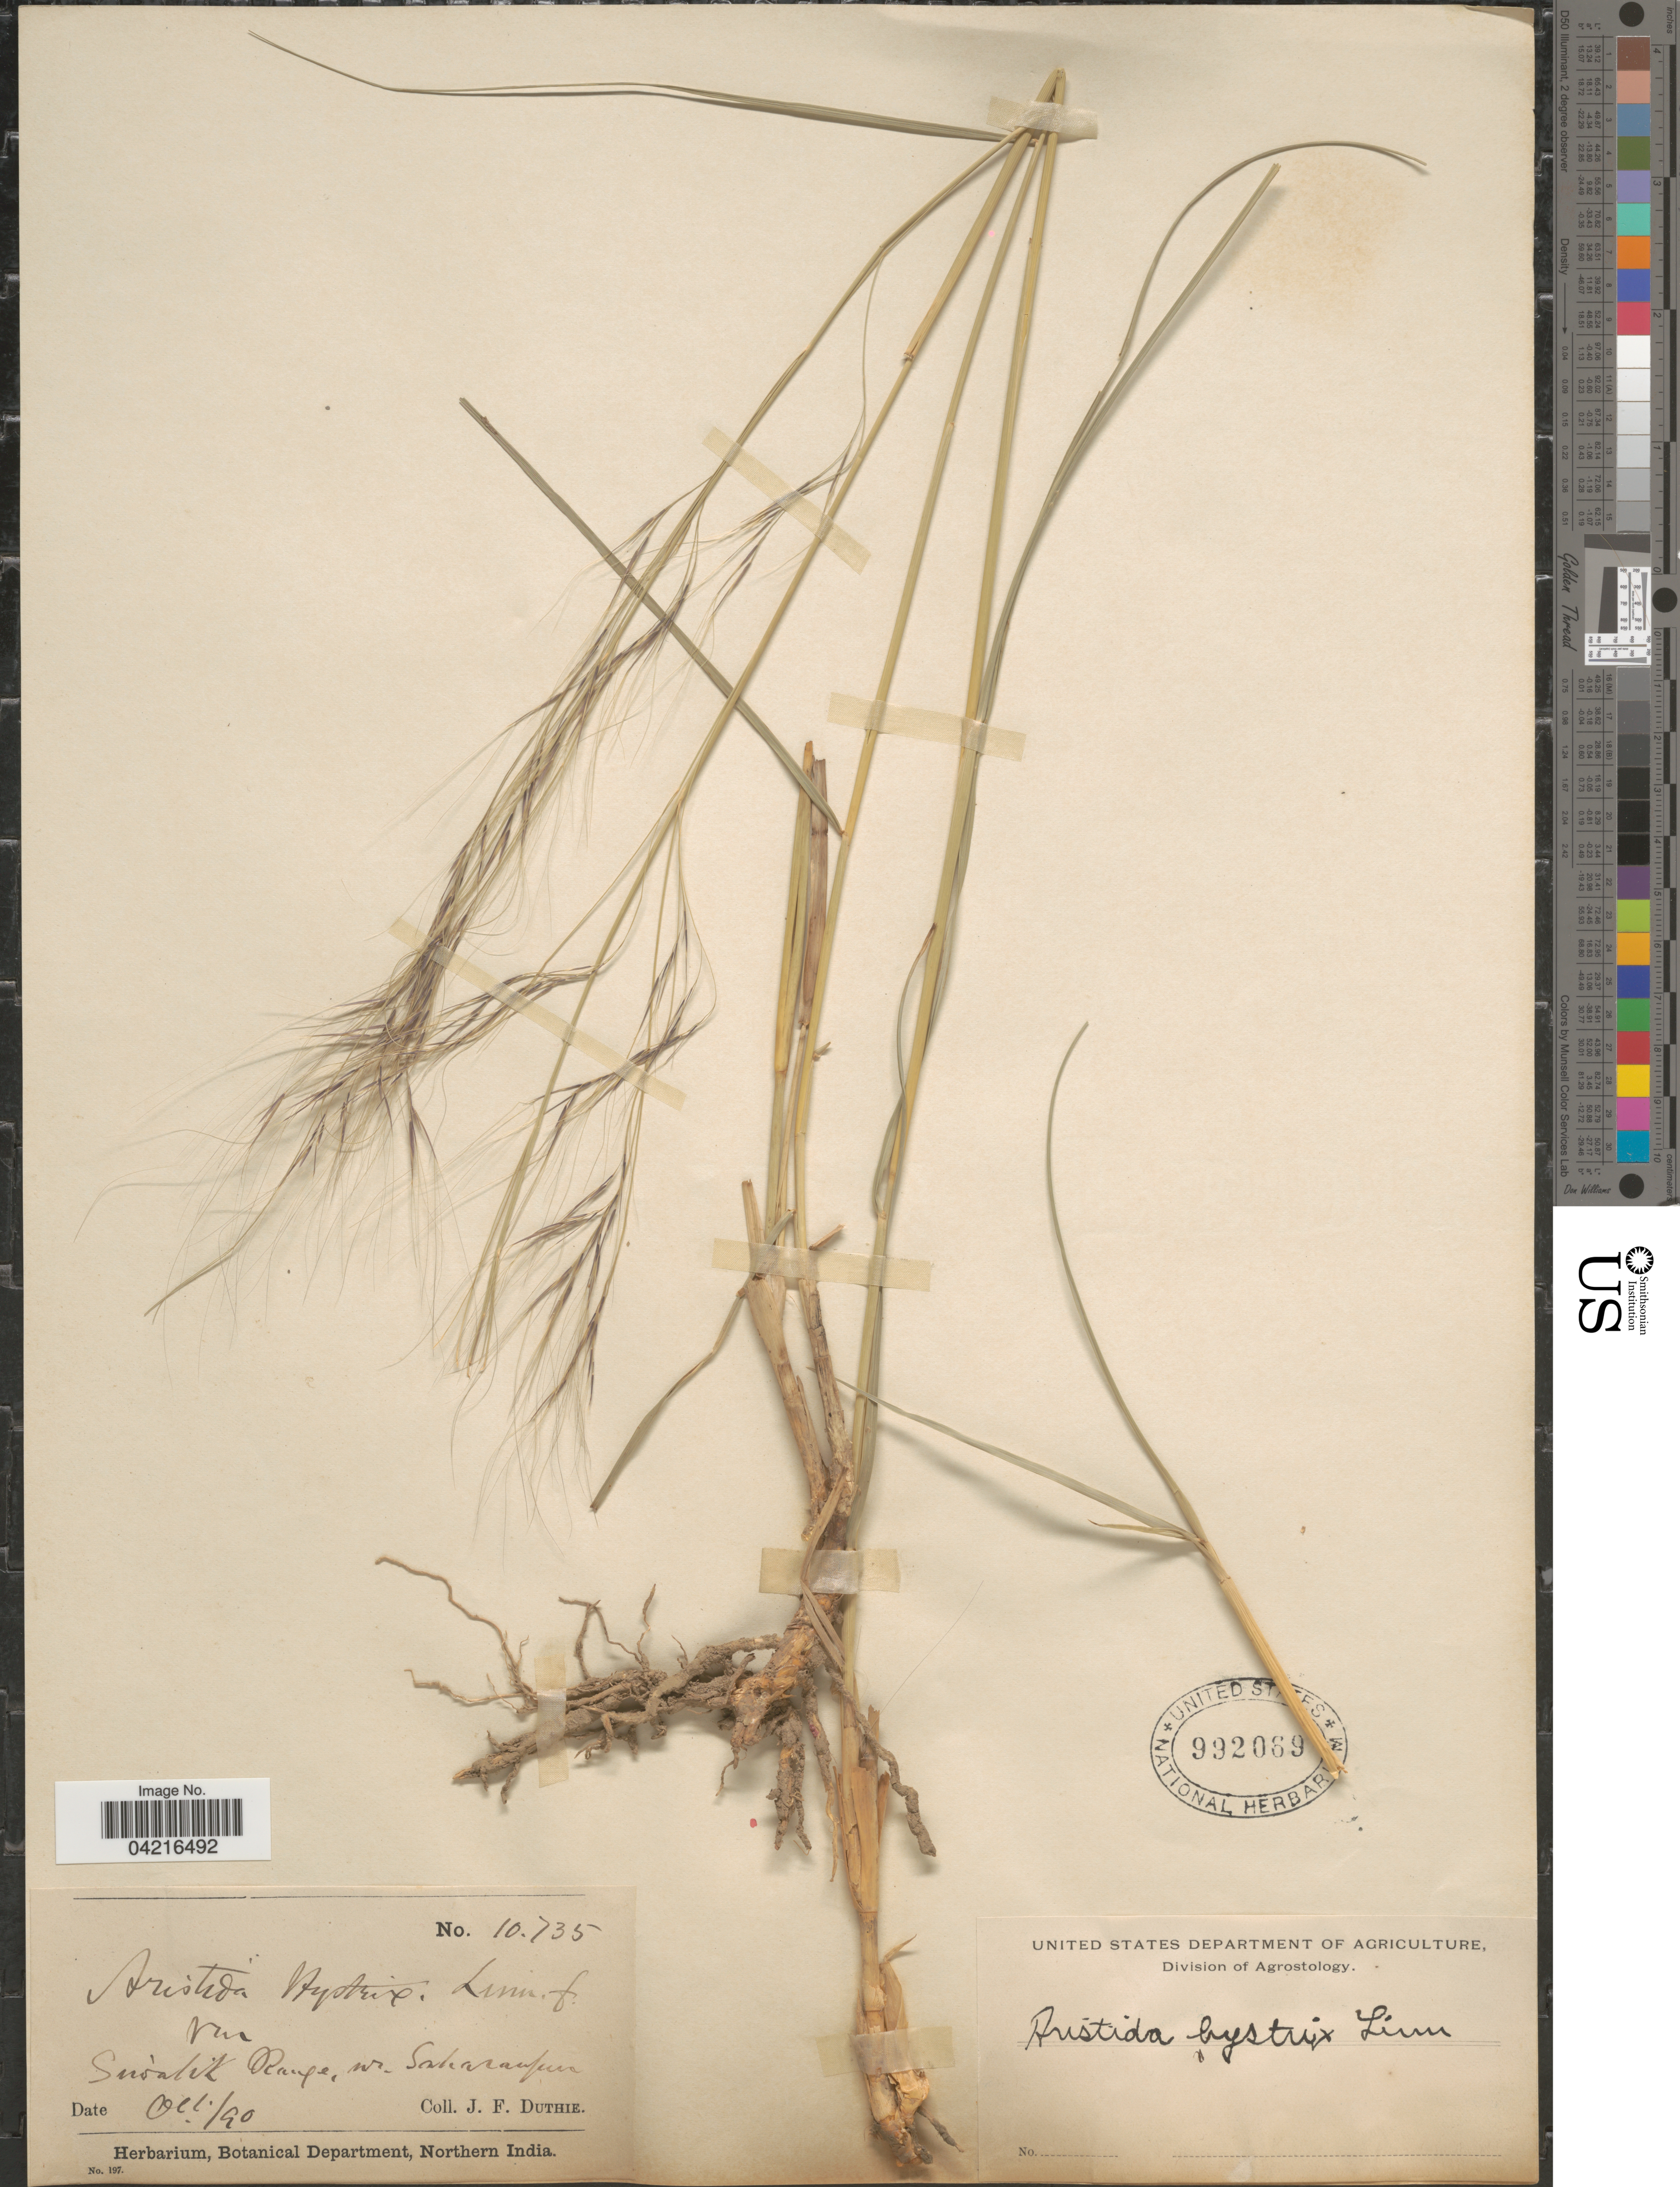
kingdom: Plantae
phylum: Tracheophyta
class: Liliopsida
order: Poales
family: Poaceae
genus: Aristida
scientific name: Aristida hystrix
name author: L.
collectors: J. F. Duthie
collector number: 10735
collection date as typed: Transcribed d/m/y: /10/90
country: India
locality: Siwalik Range, nr Sakaranpur.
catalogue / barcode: US 992069